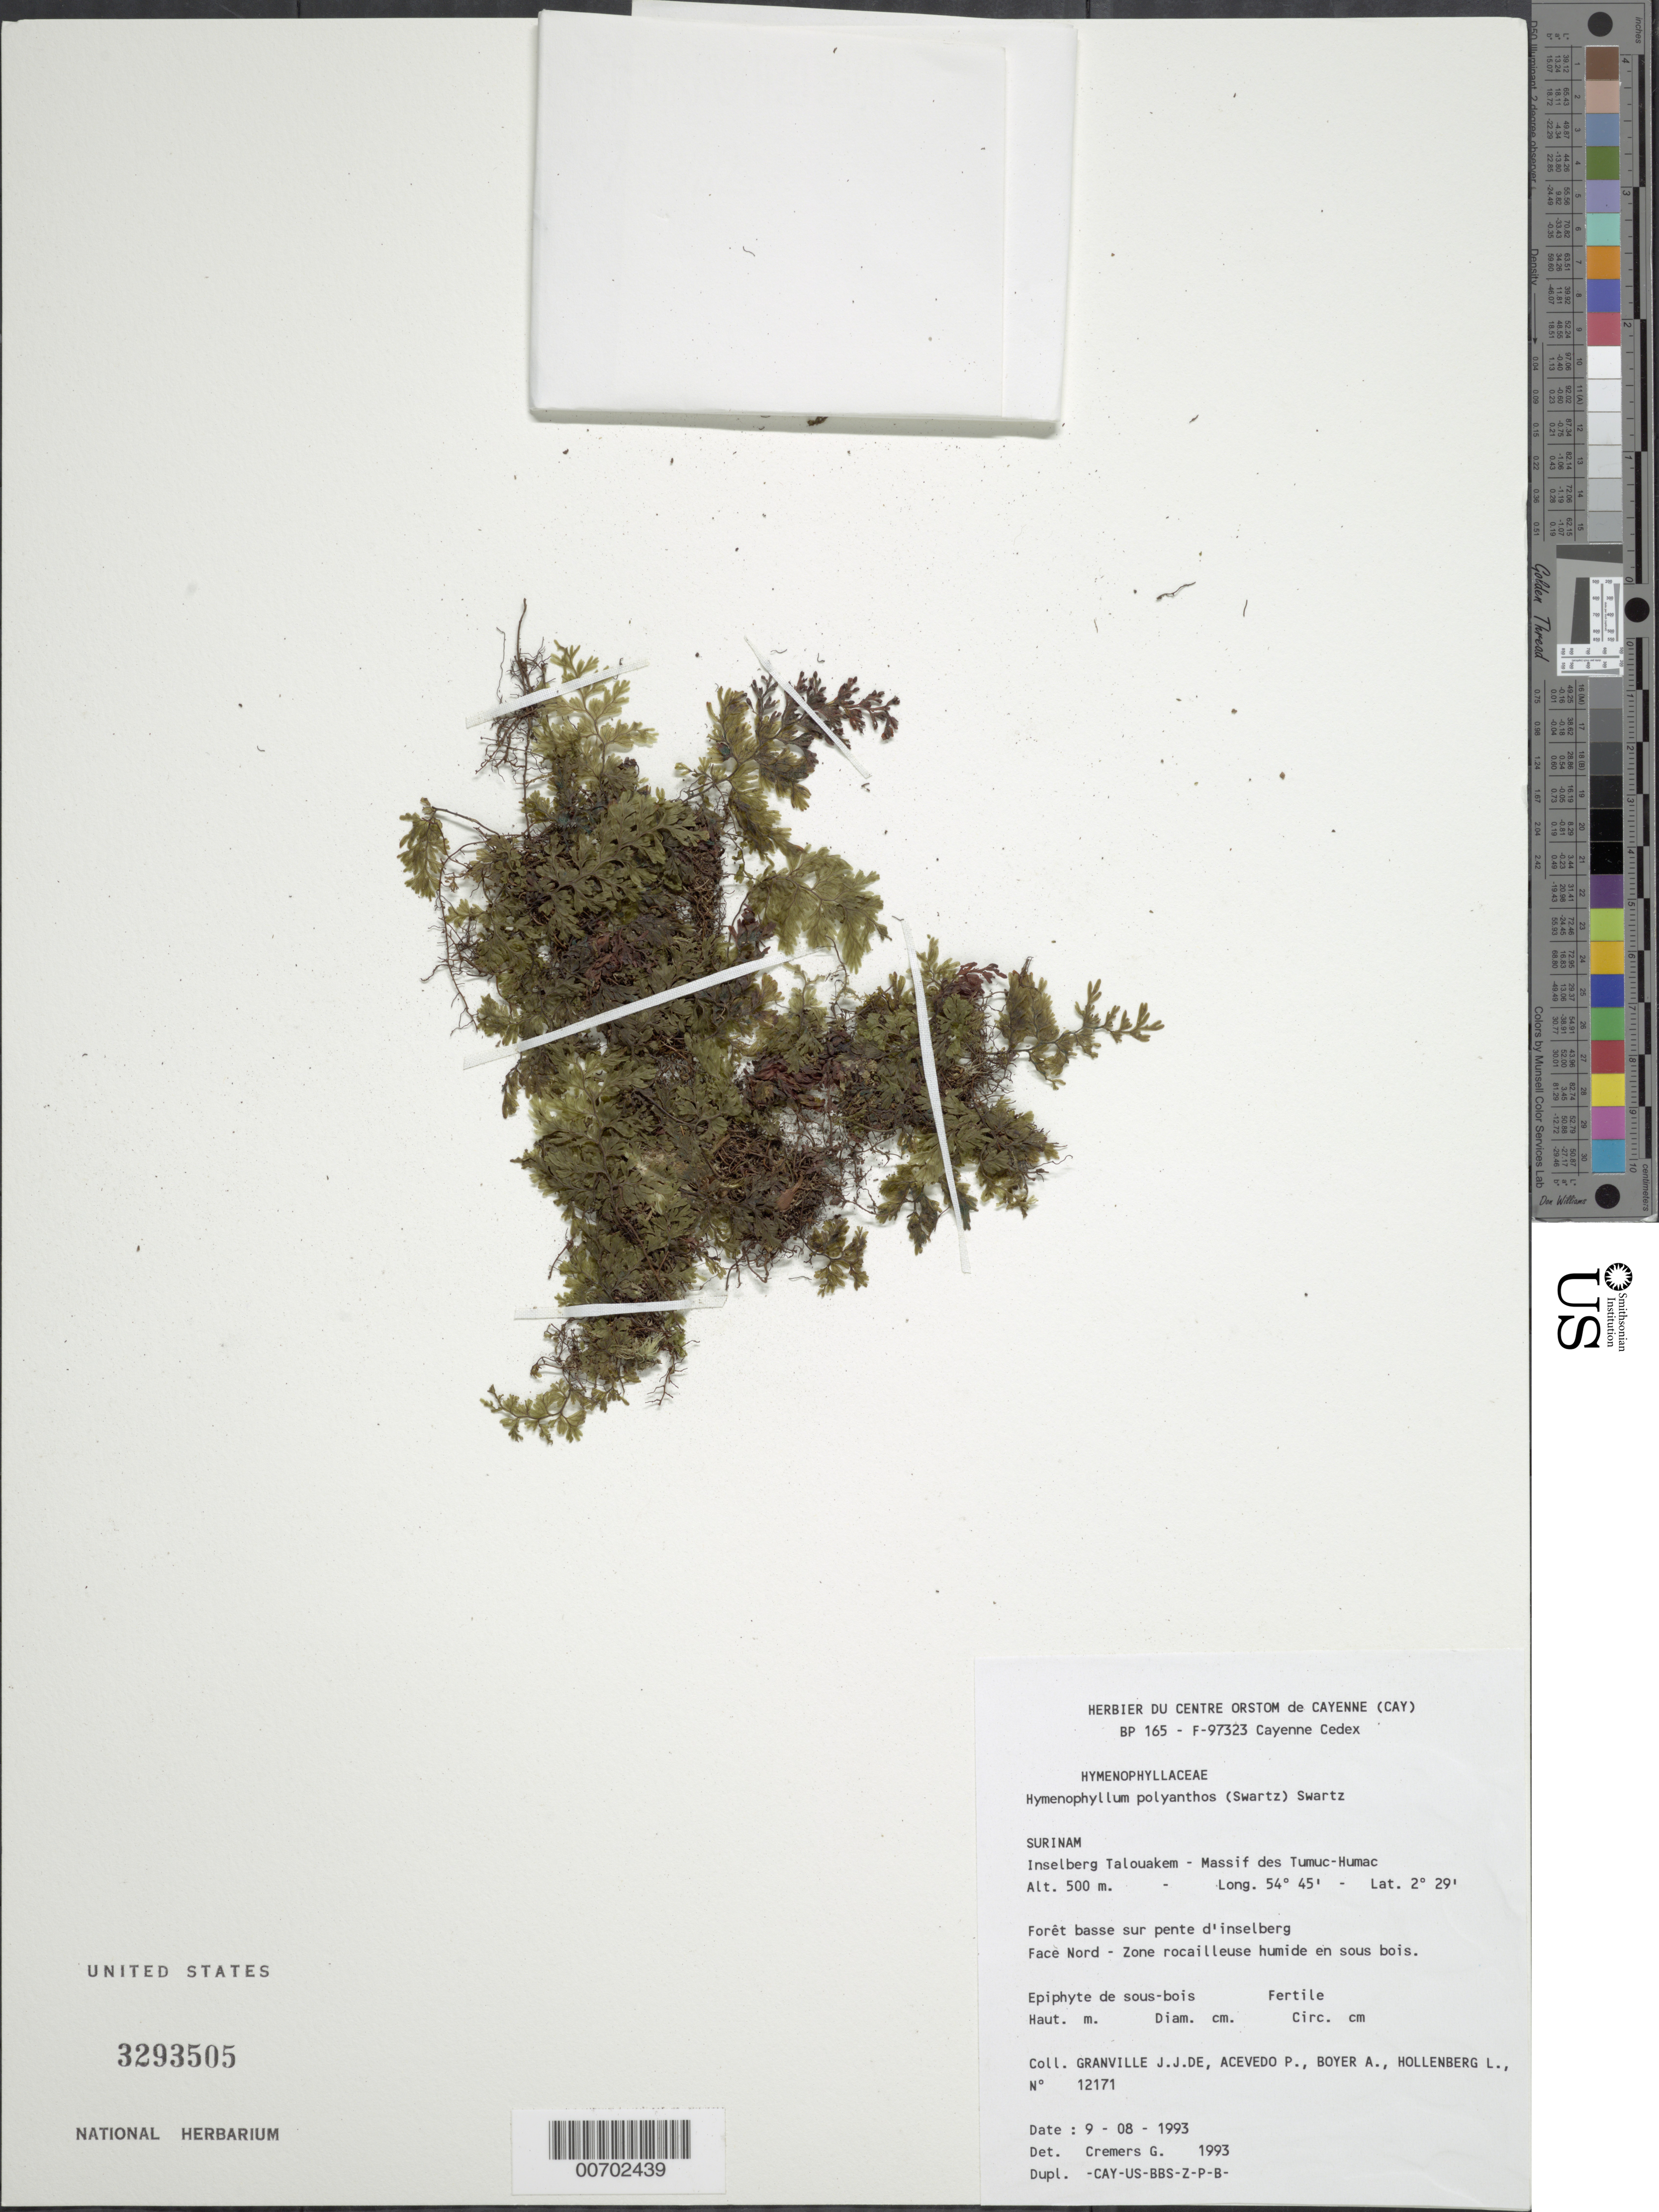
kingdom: Plantae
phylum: Tracheophyta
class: Polypodiopsida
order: Hymenophyllales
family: Hymenophyllaceae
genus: Hymenophyllum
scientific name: Hymenophyllum polyanthos var. polyanthos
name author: (Sw.) Sw.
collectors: J.-J. de Granville, P. Acevedo-Rodr., A. Boyer & L. Hollenberg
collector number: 12171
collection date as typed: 9-Aug-93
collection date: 1993-08-09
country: Suriname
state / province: Sipaliwini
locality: Inselberg Talouakem, Massif des Tumuc-Humac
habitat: Low slope forest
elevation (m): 500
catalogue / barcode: US 3293505